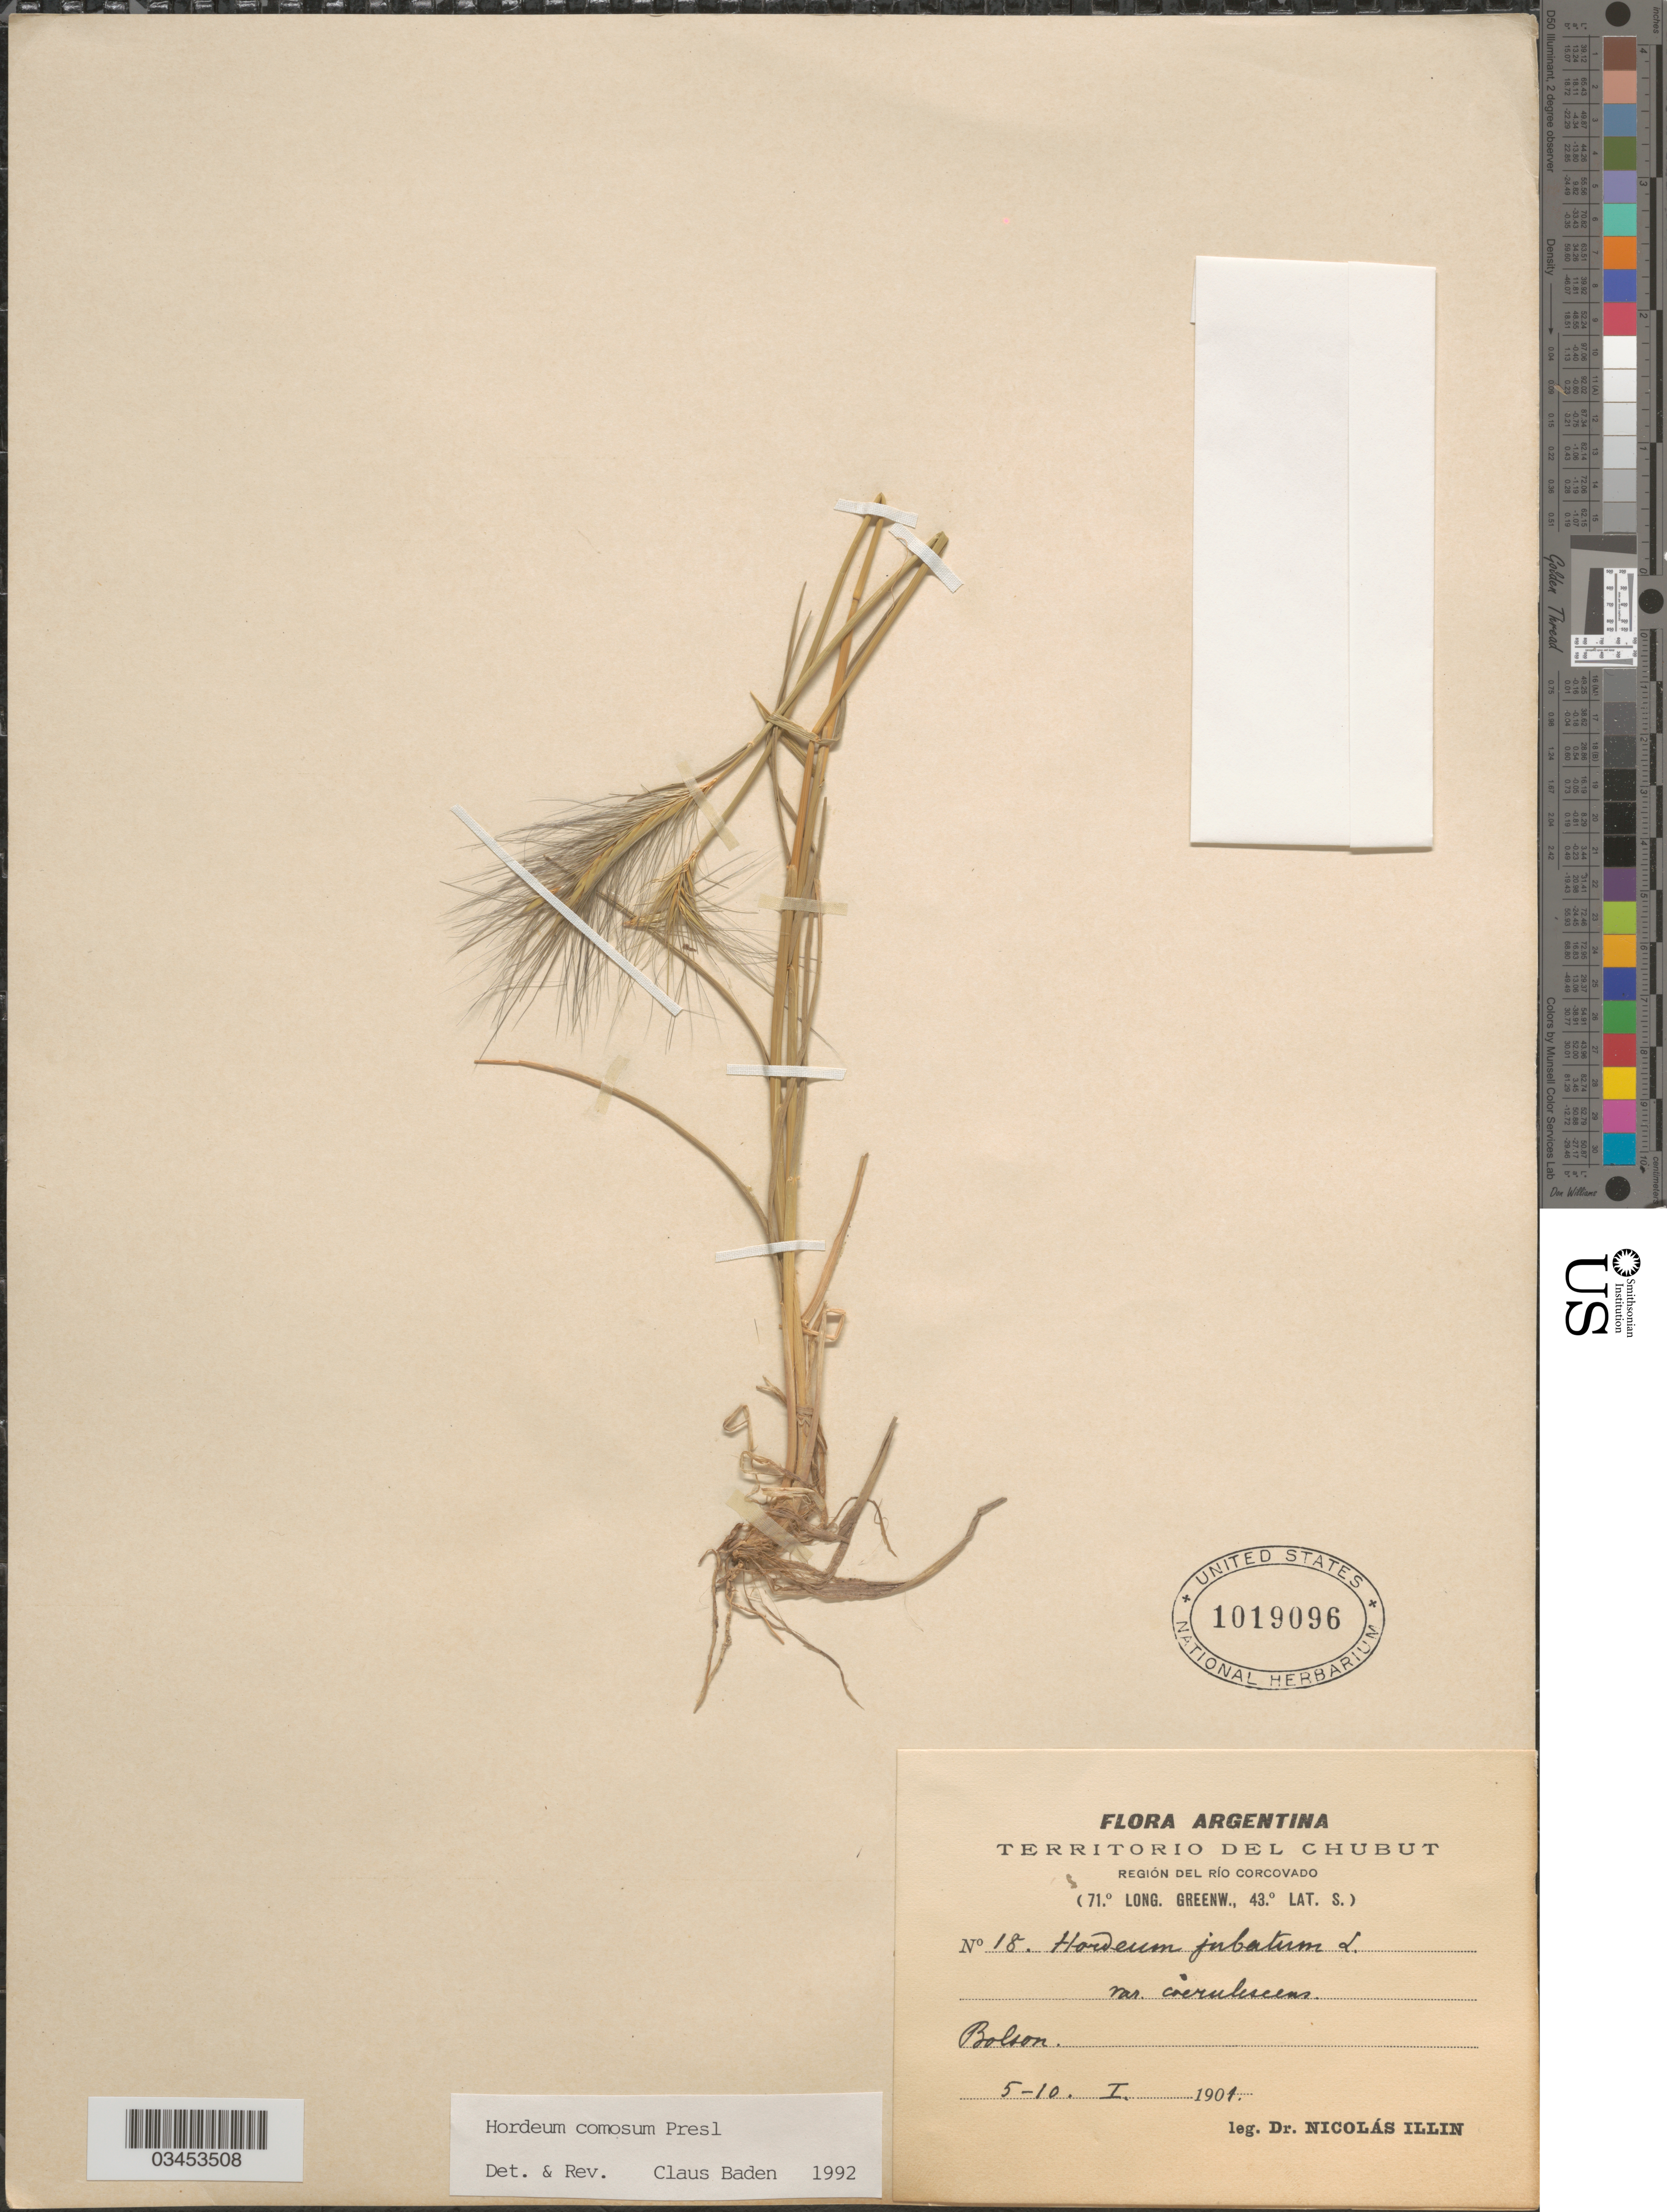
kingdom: Plantae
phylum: Tracheophyta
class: Liliopsida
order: Poales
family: Poaceae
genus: Hordeum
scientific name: Hordeum comosum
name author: J. Presl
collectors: N. Illin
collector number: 18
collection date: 1901-01-05/1901-01-10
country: Argentina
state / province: Chubut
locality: Territorio del Chubut. Región del Río Corcovado. Bolson.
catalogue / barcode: US 1019096